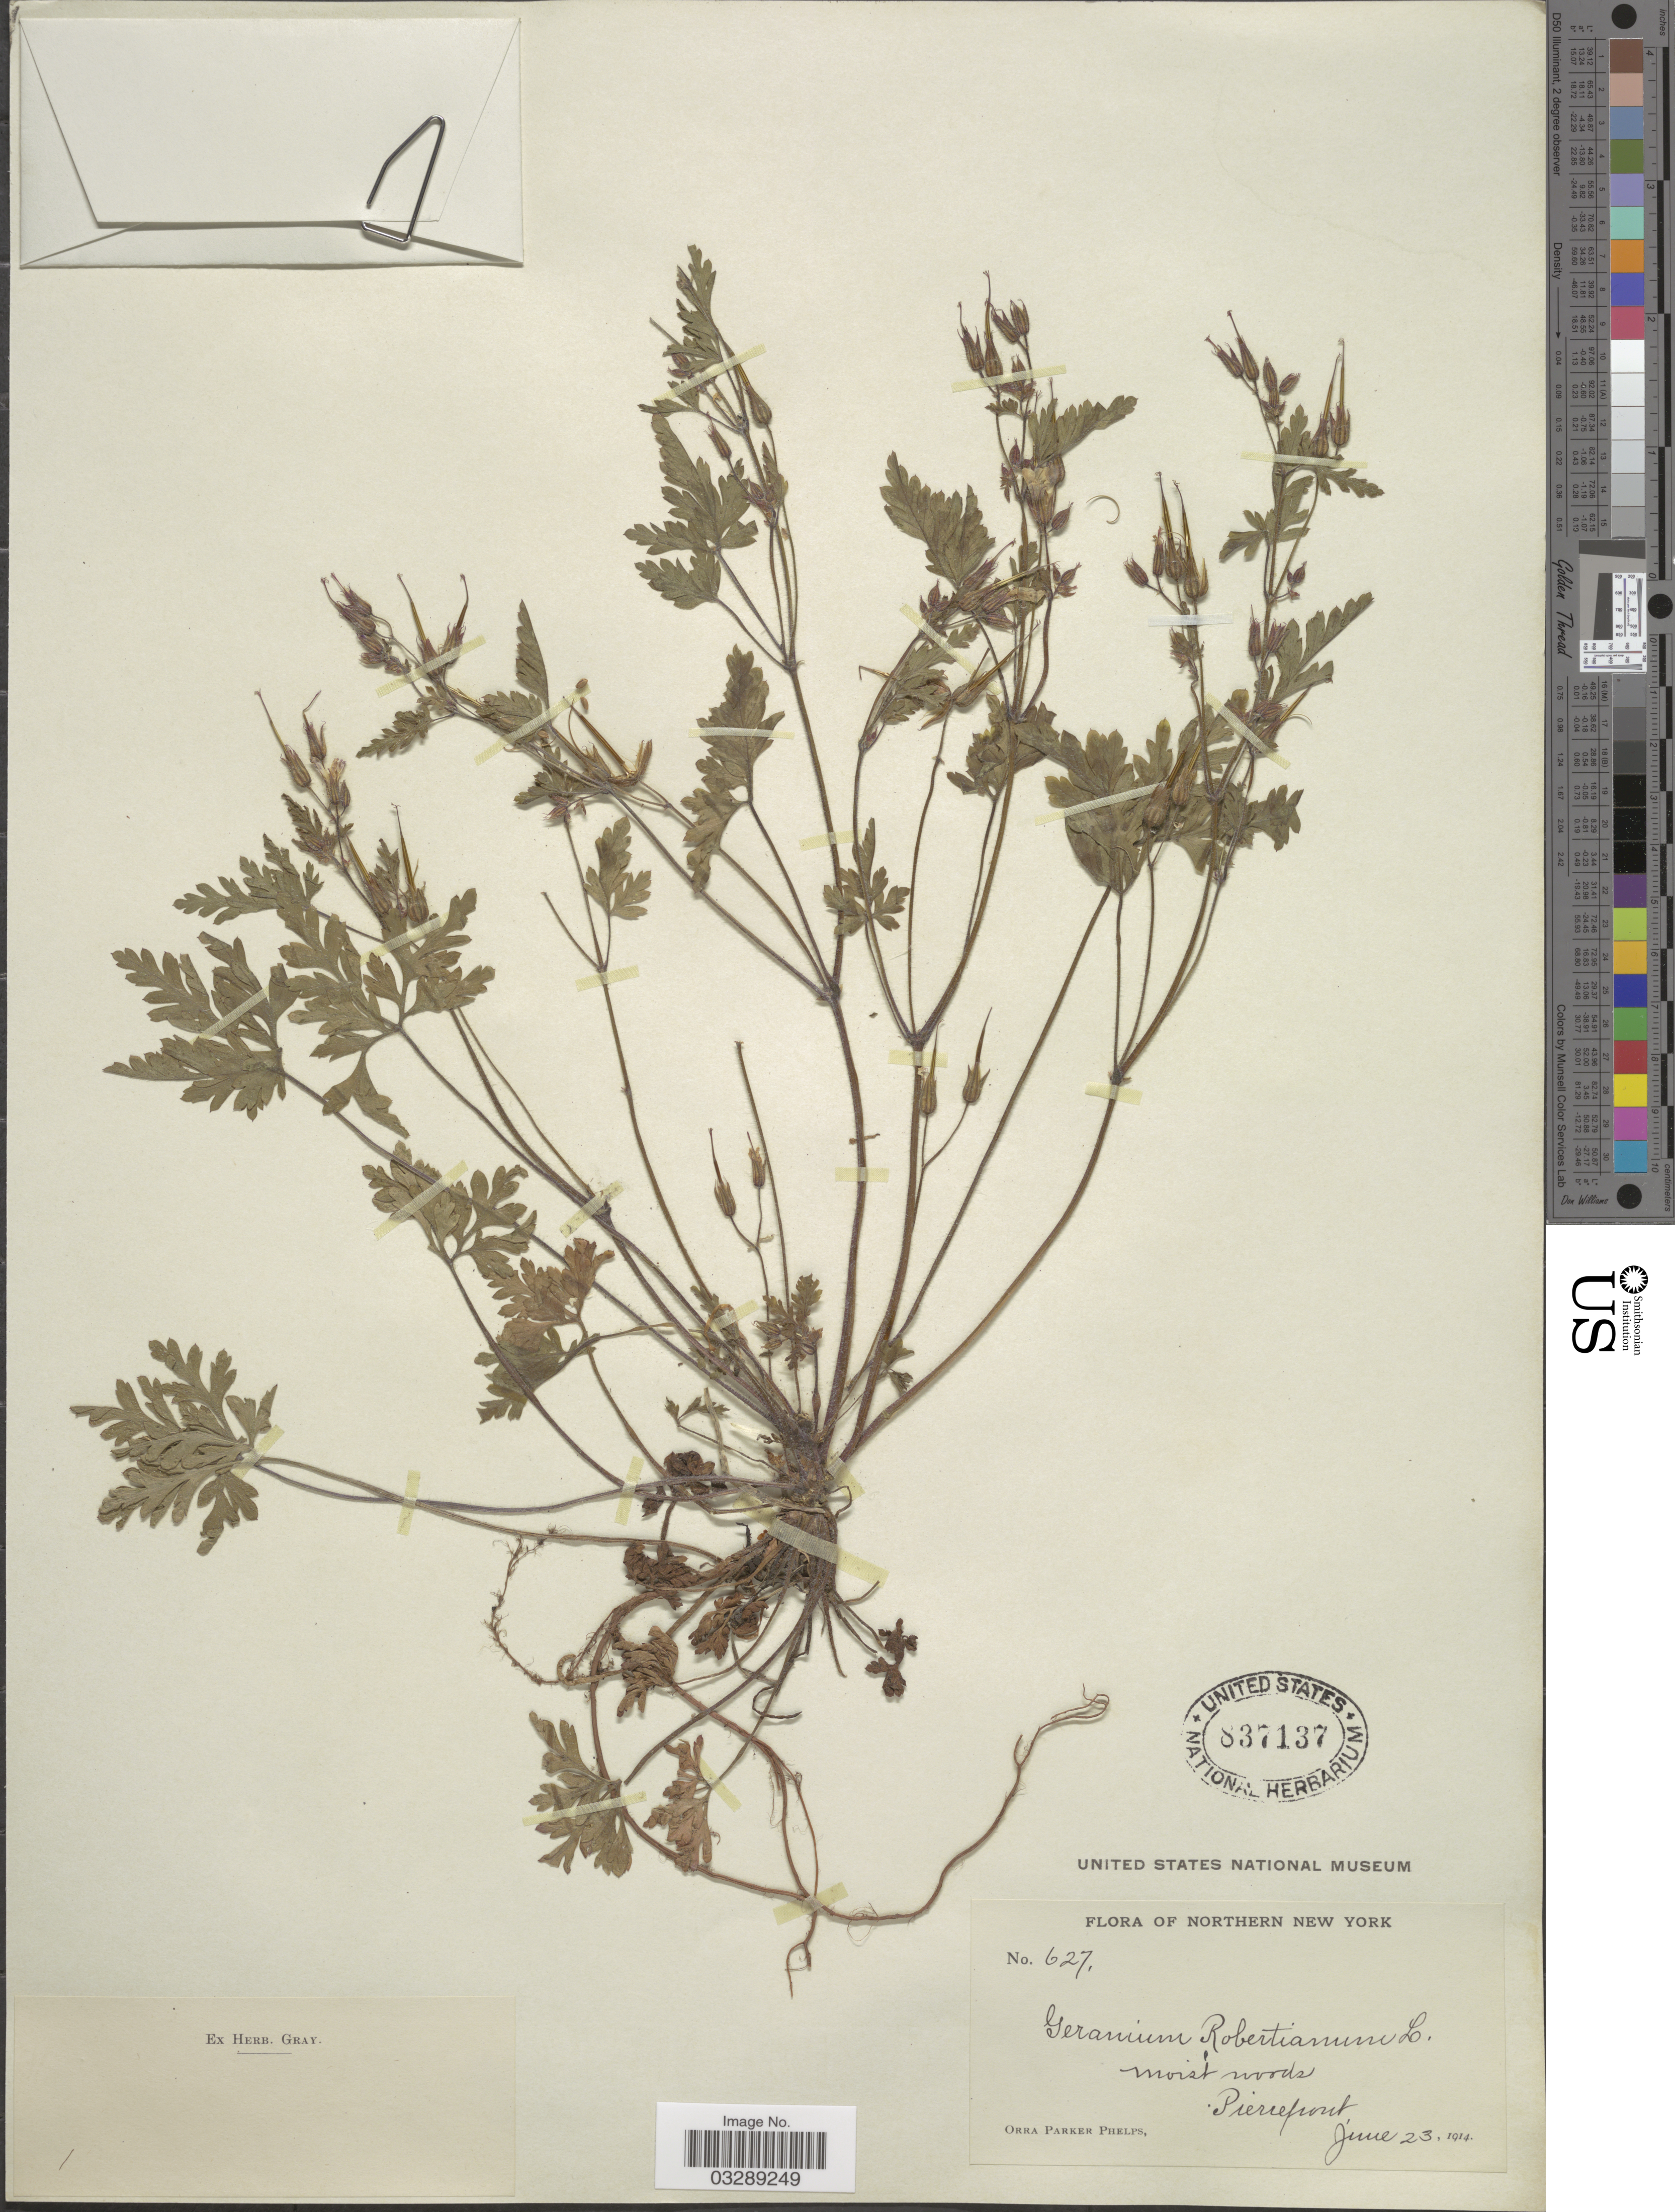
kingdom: Plantae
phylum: Tracheophyta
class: Magnoliopsida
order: Geraniales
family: Geraniaceae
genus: Geranium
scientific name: Geranium robertianum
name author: L.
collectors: O. P. Phelps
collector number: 627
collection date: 1914-06-23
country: United States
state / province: New York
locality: Northern New York, Pierrepont.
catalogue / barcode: US 837137